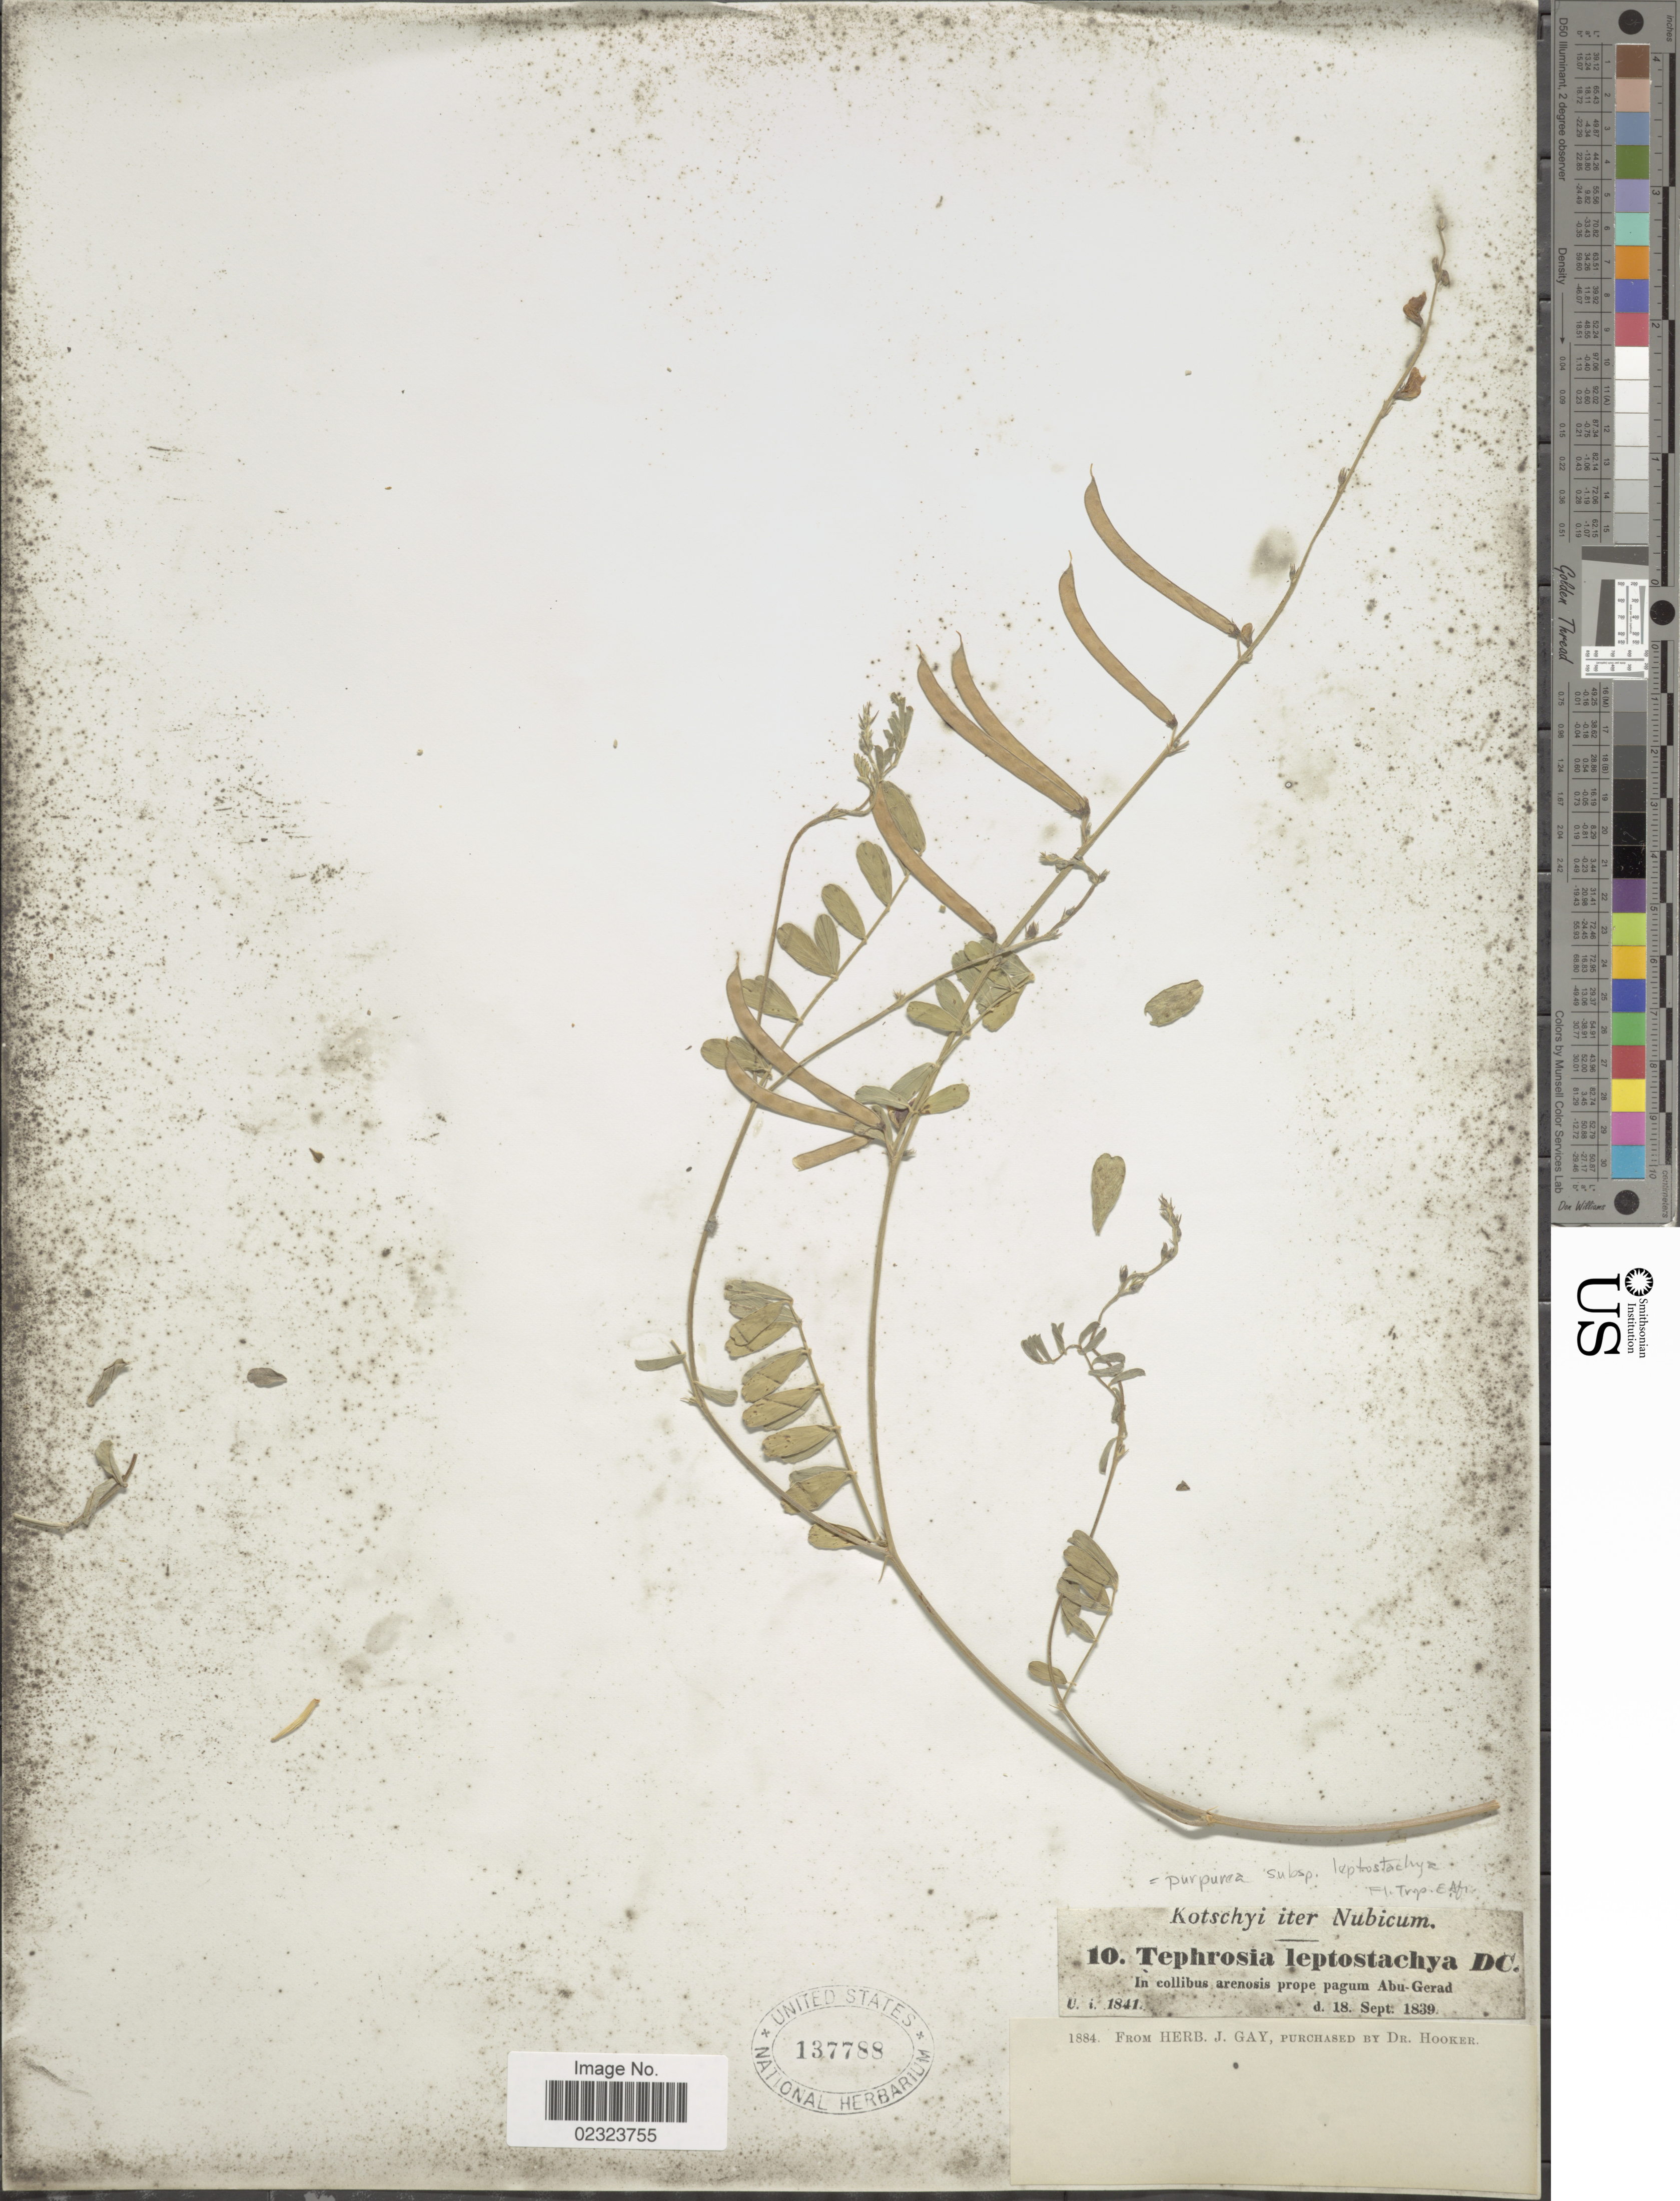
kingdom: Plantae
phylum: Tracheophyta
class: Magnoliopsida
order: Fabales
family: Fabaceae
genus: Tephrosia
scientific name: Tephrosia purpurea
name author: (L.) Pers.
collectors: -. Kotschyi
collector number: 10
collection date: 1839-09-18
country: Sudan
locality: Iter Nubicum, in collibus arenosis prope pagum Abu-Gerad.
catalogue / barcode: US 137788